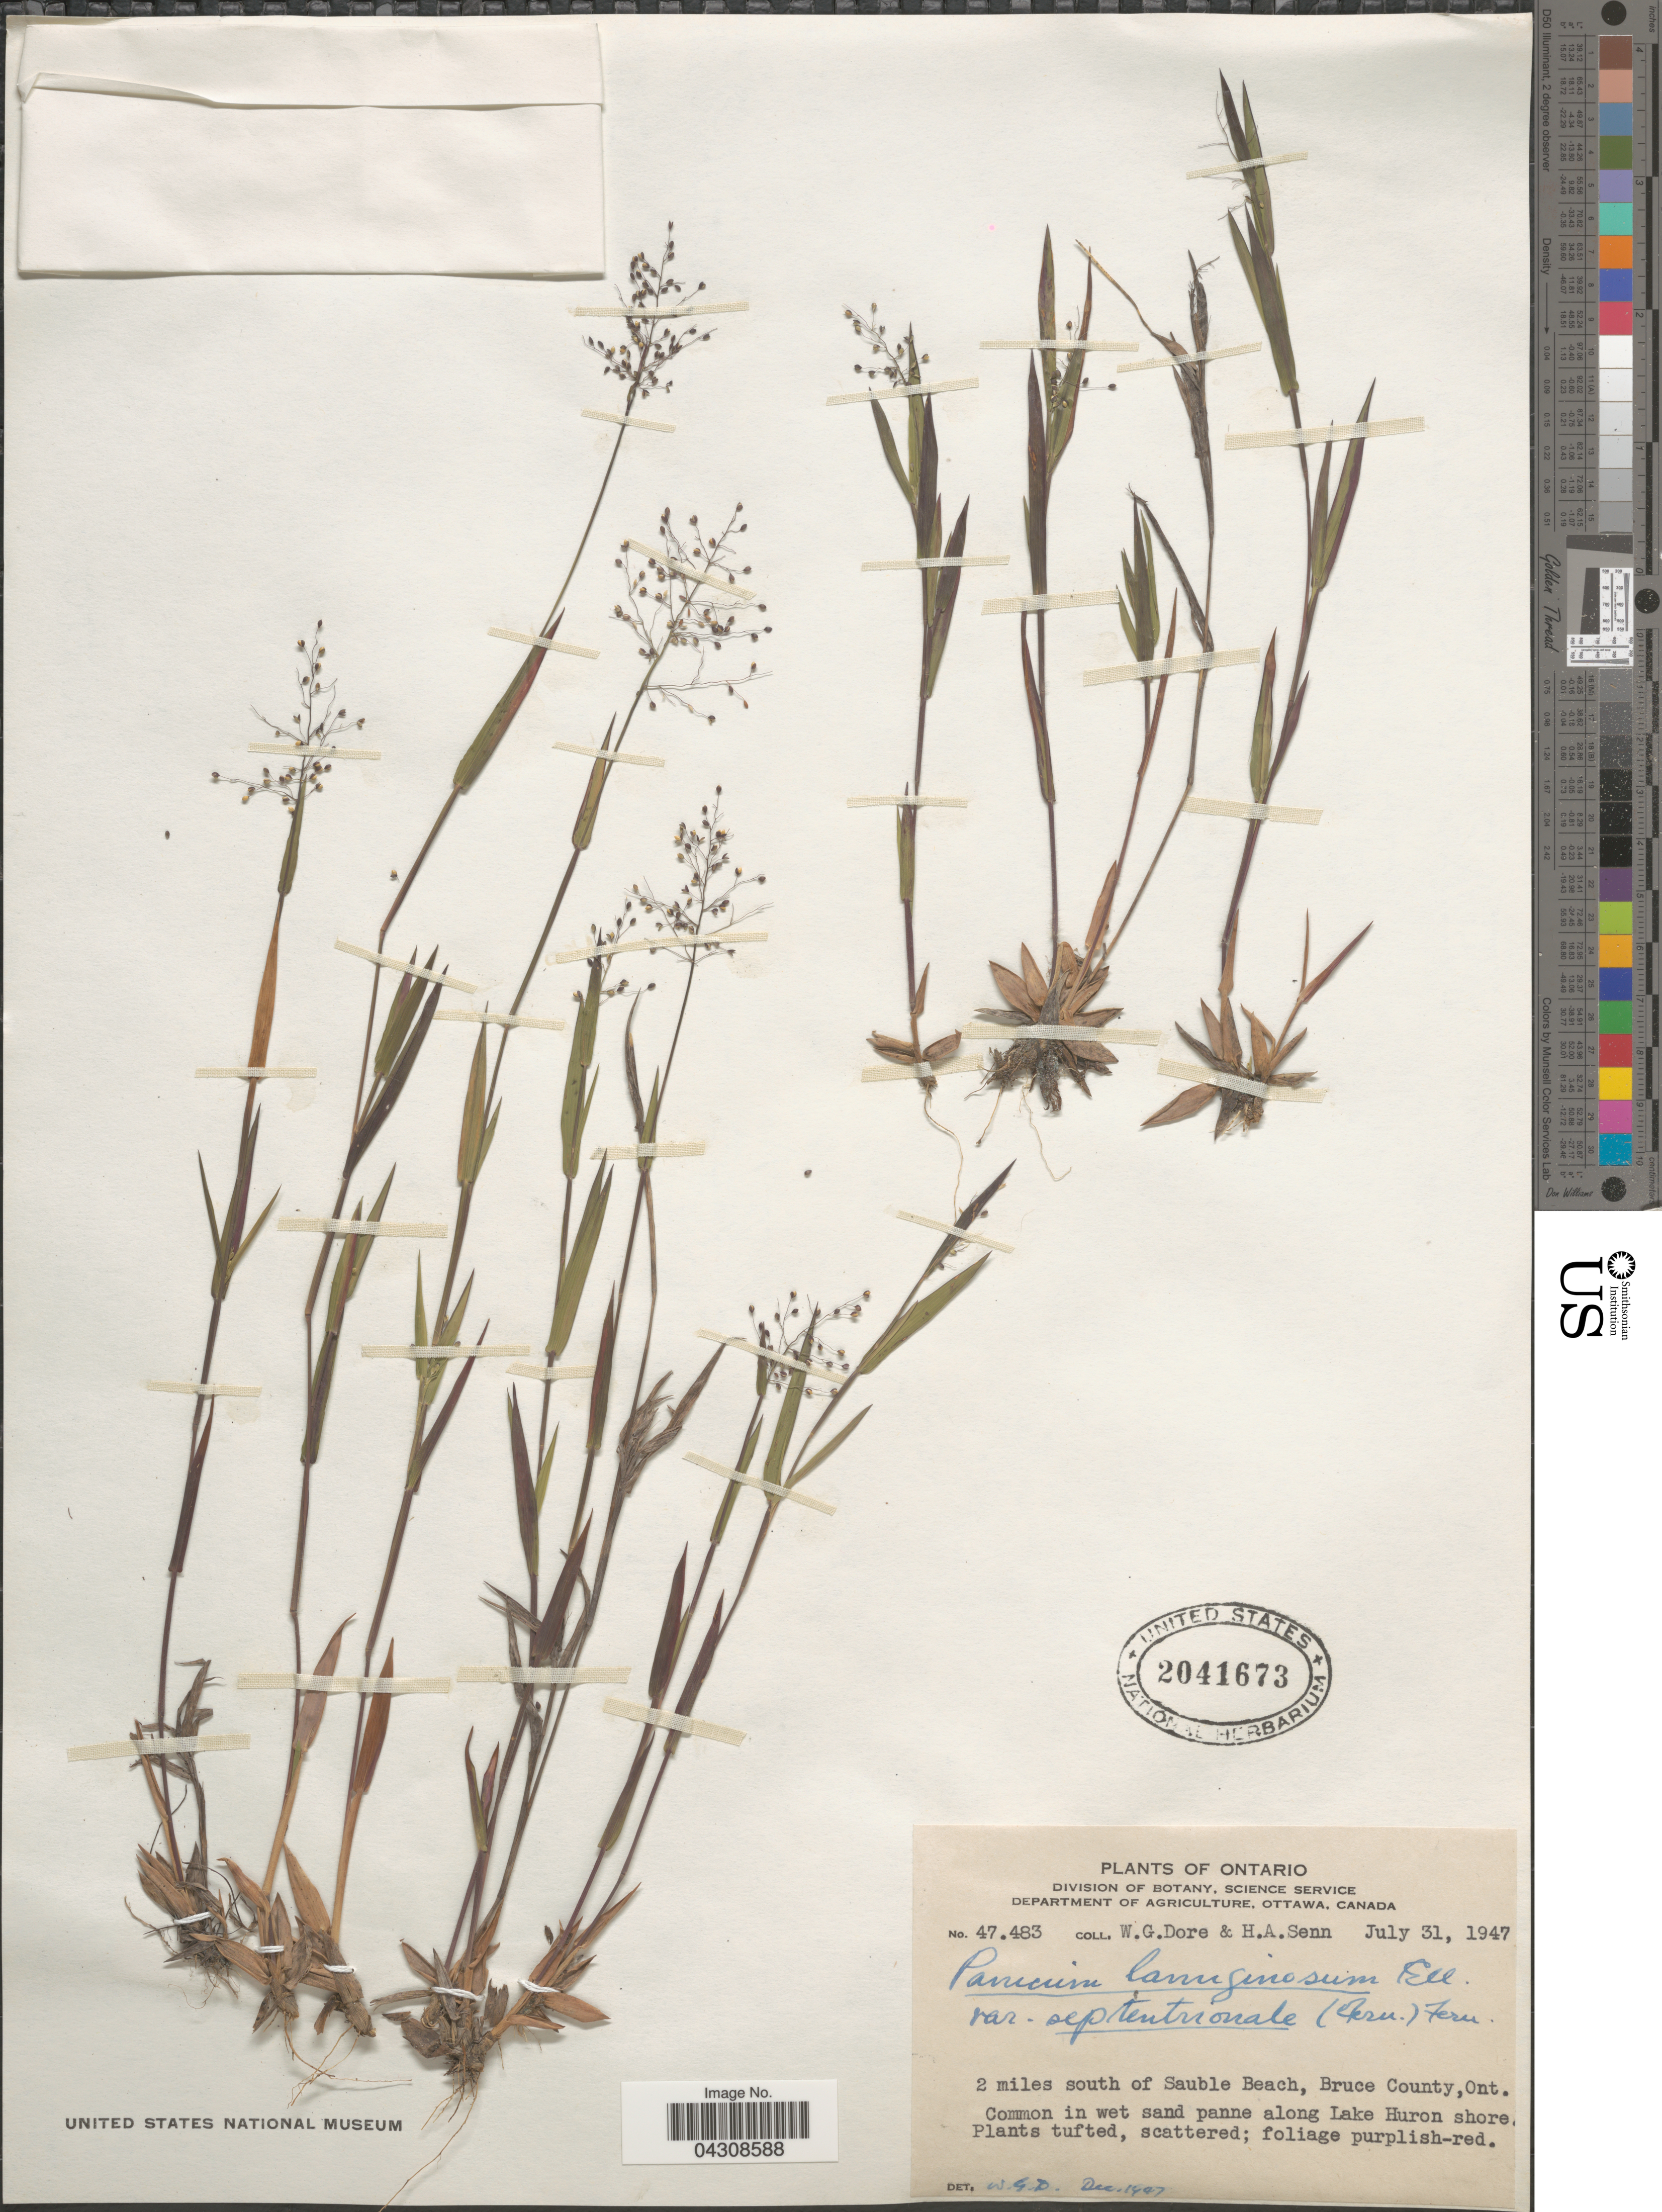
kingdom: Plantae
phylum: Tracheophyta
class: Liliopsida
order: Poales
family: Poaceae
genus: Dichanthelium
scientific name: Dichanthelium acuminatum var. acuminatum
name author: (Sw.) Gould & C.A. Clark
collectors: W. Dore & H. Senn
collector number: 47483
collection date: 1947-07-31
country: Canada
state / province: Ontario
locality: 2 miles south of Sauble Beach, Bruce County. Common in wet sand panne along Lake Huron shore.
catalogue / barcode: US 2041673